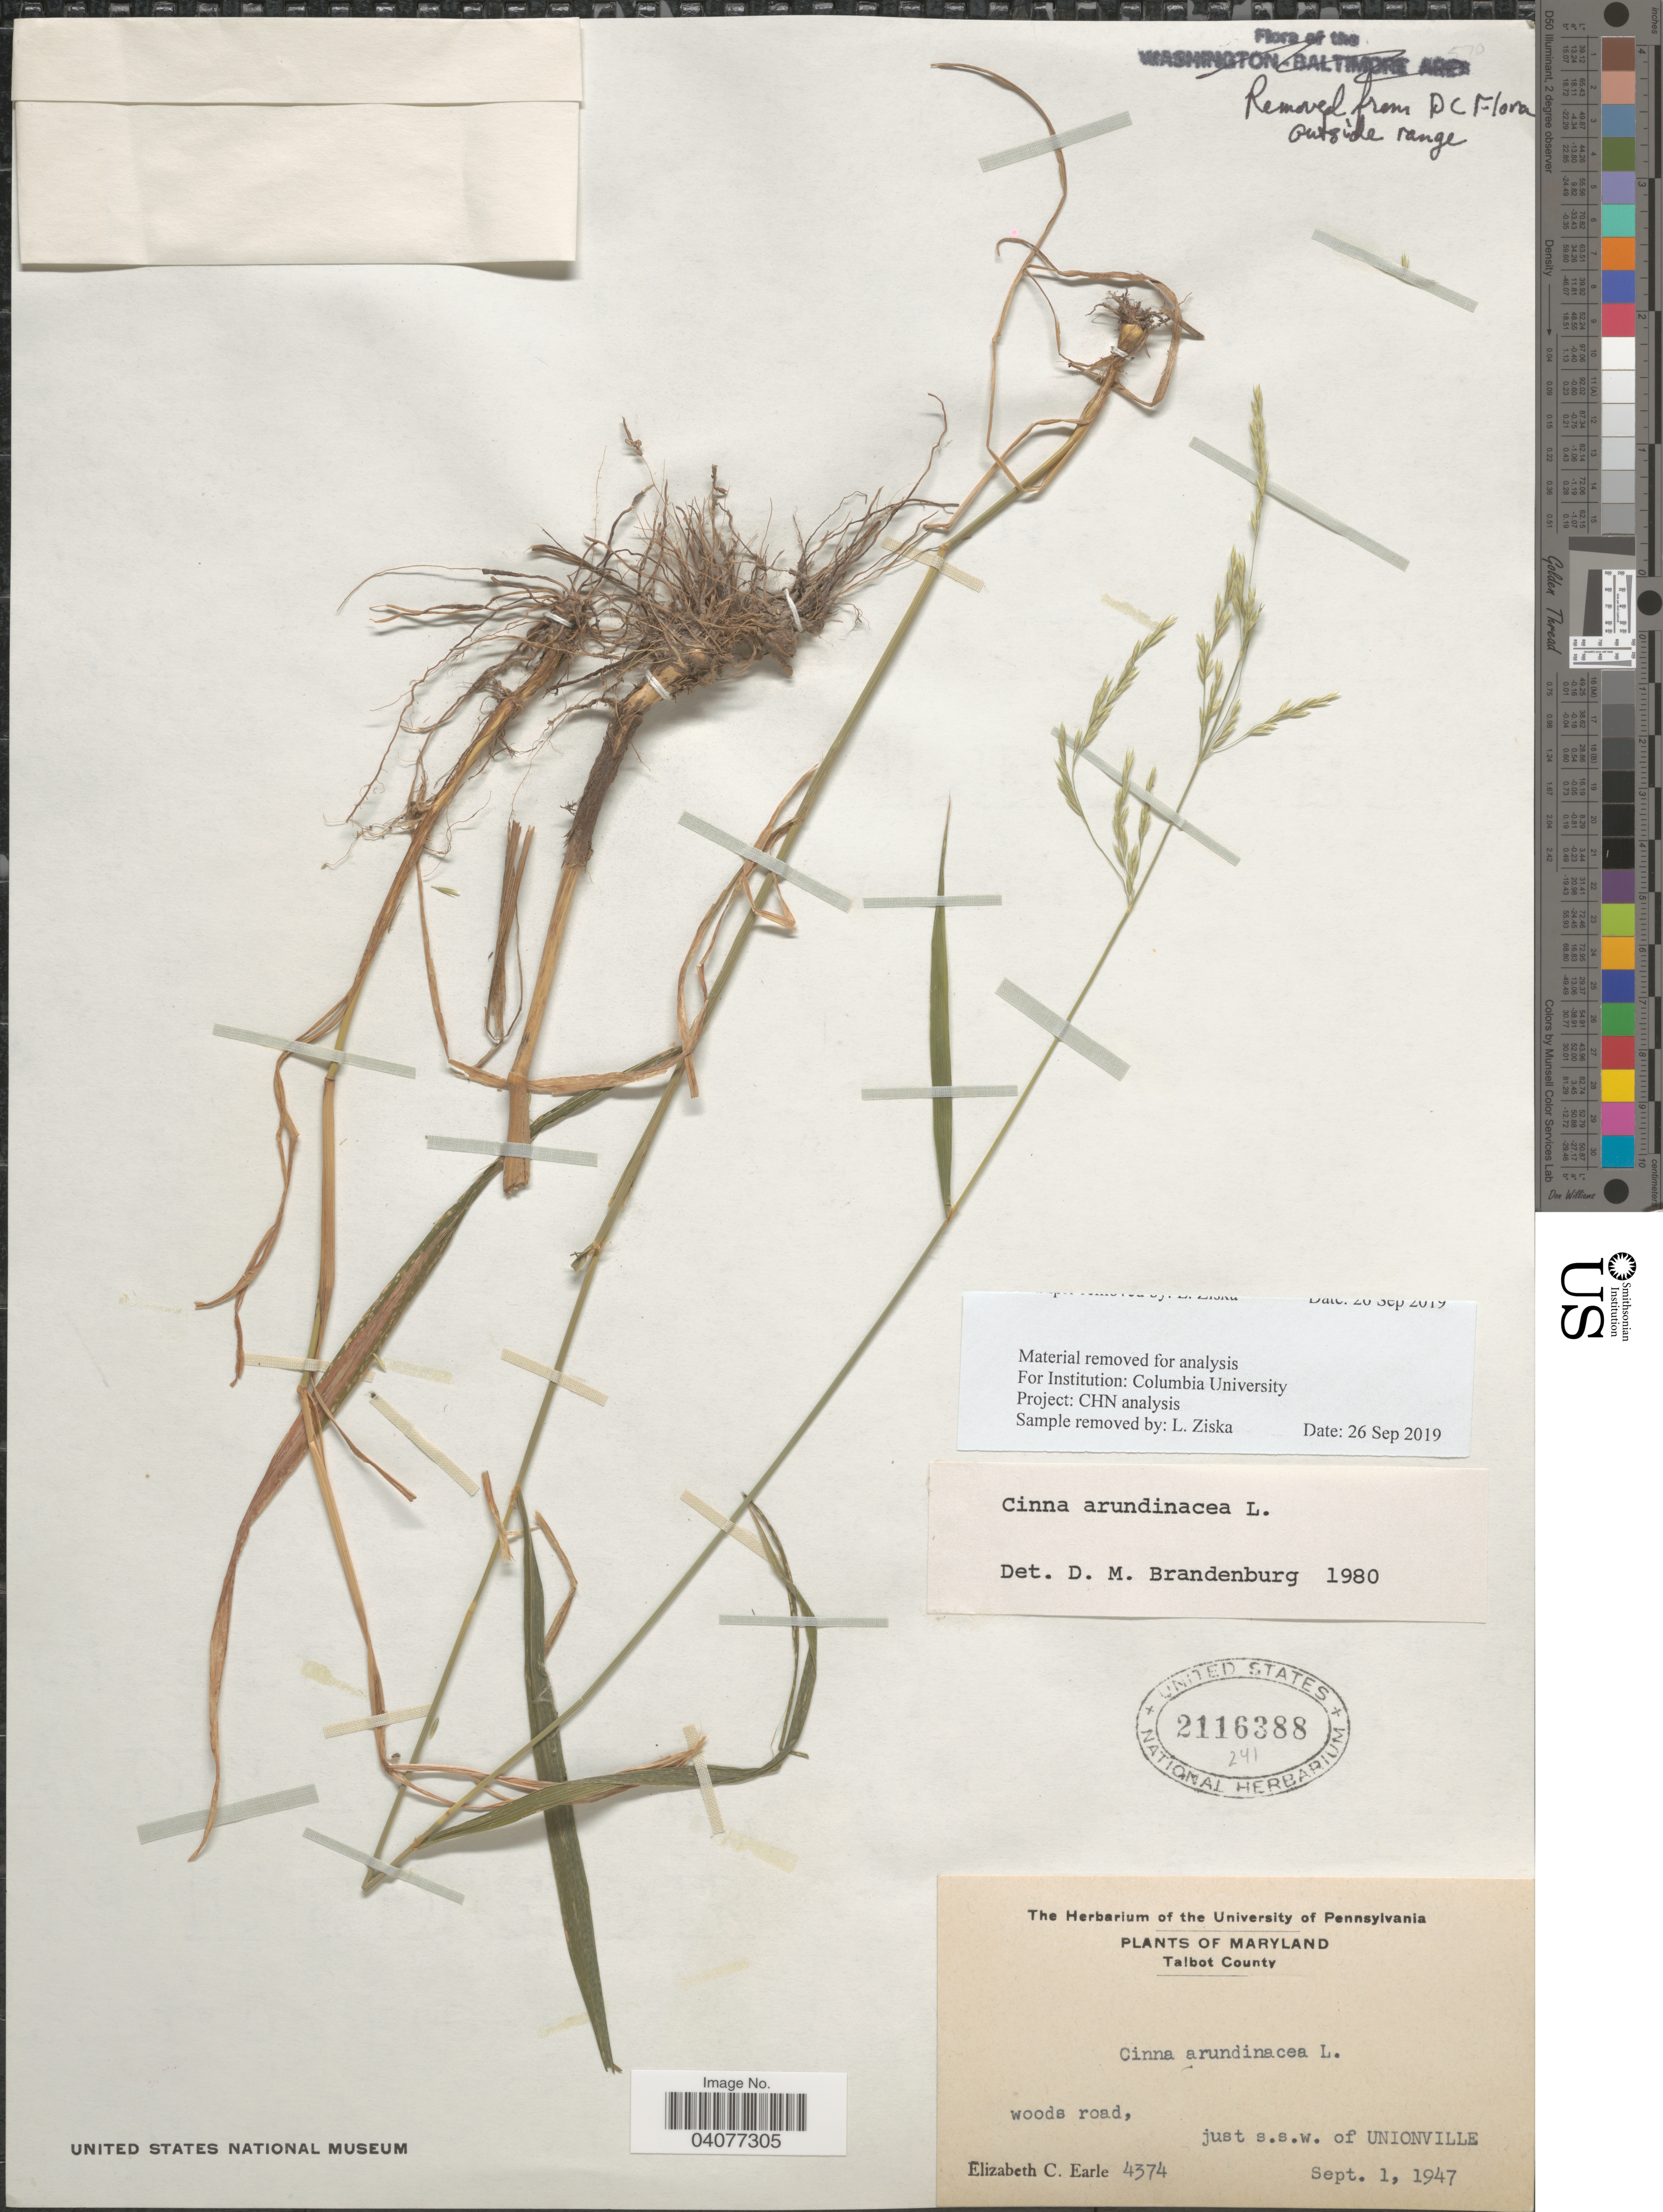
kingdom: Plantae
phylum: Tracheophyta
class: Liliopsida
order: Poales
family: Poaceae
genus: Cinna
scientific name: Cinna arundinacea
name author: L.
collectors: E. C. Earle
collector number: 4374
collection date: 1947-09-01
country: United States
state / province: Maryland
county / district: Talbot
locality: Talbot County. Woods road, just s.s.w. of Unionville.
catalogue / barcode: US 2116388